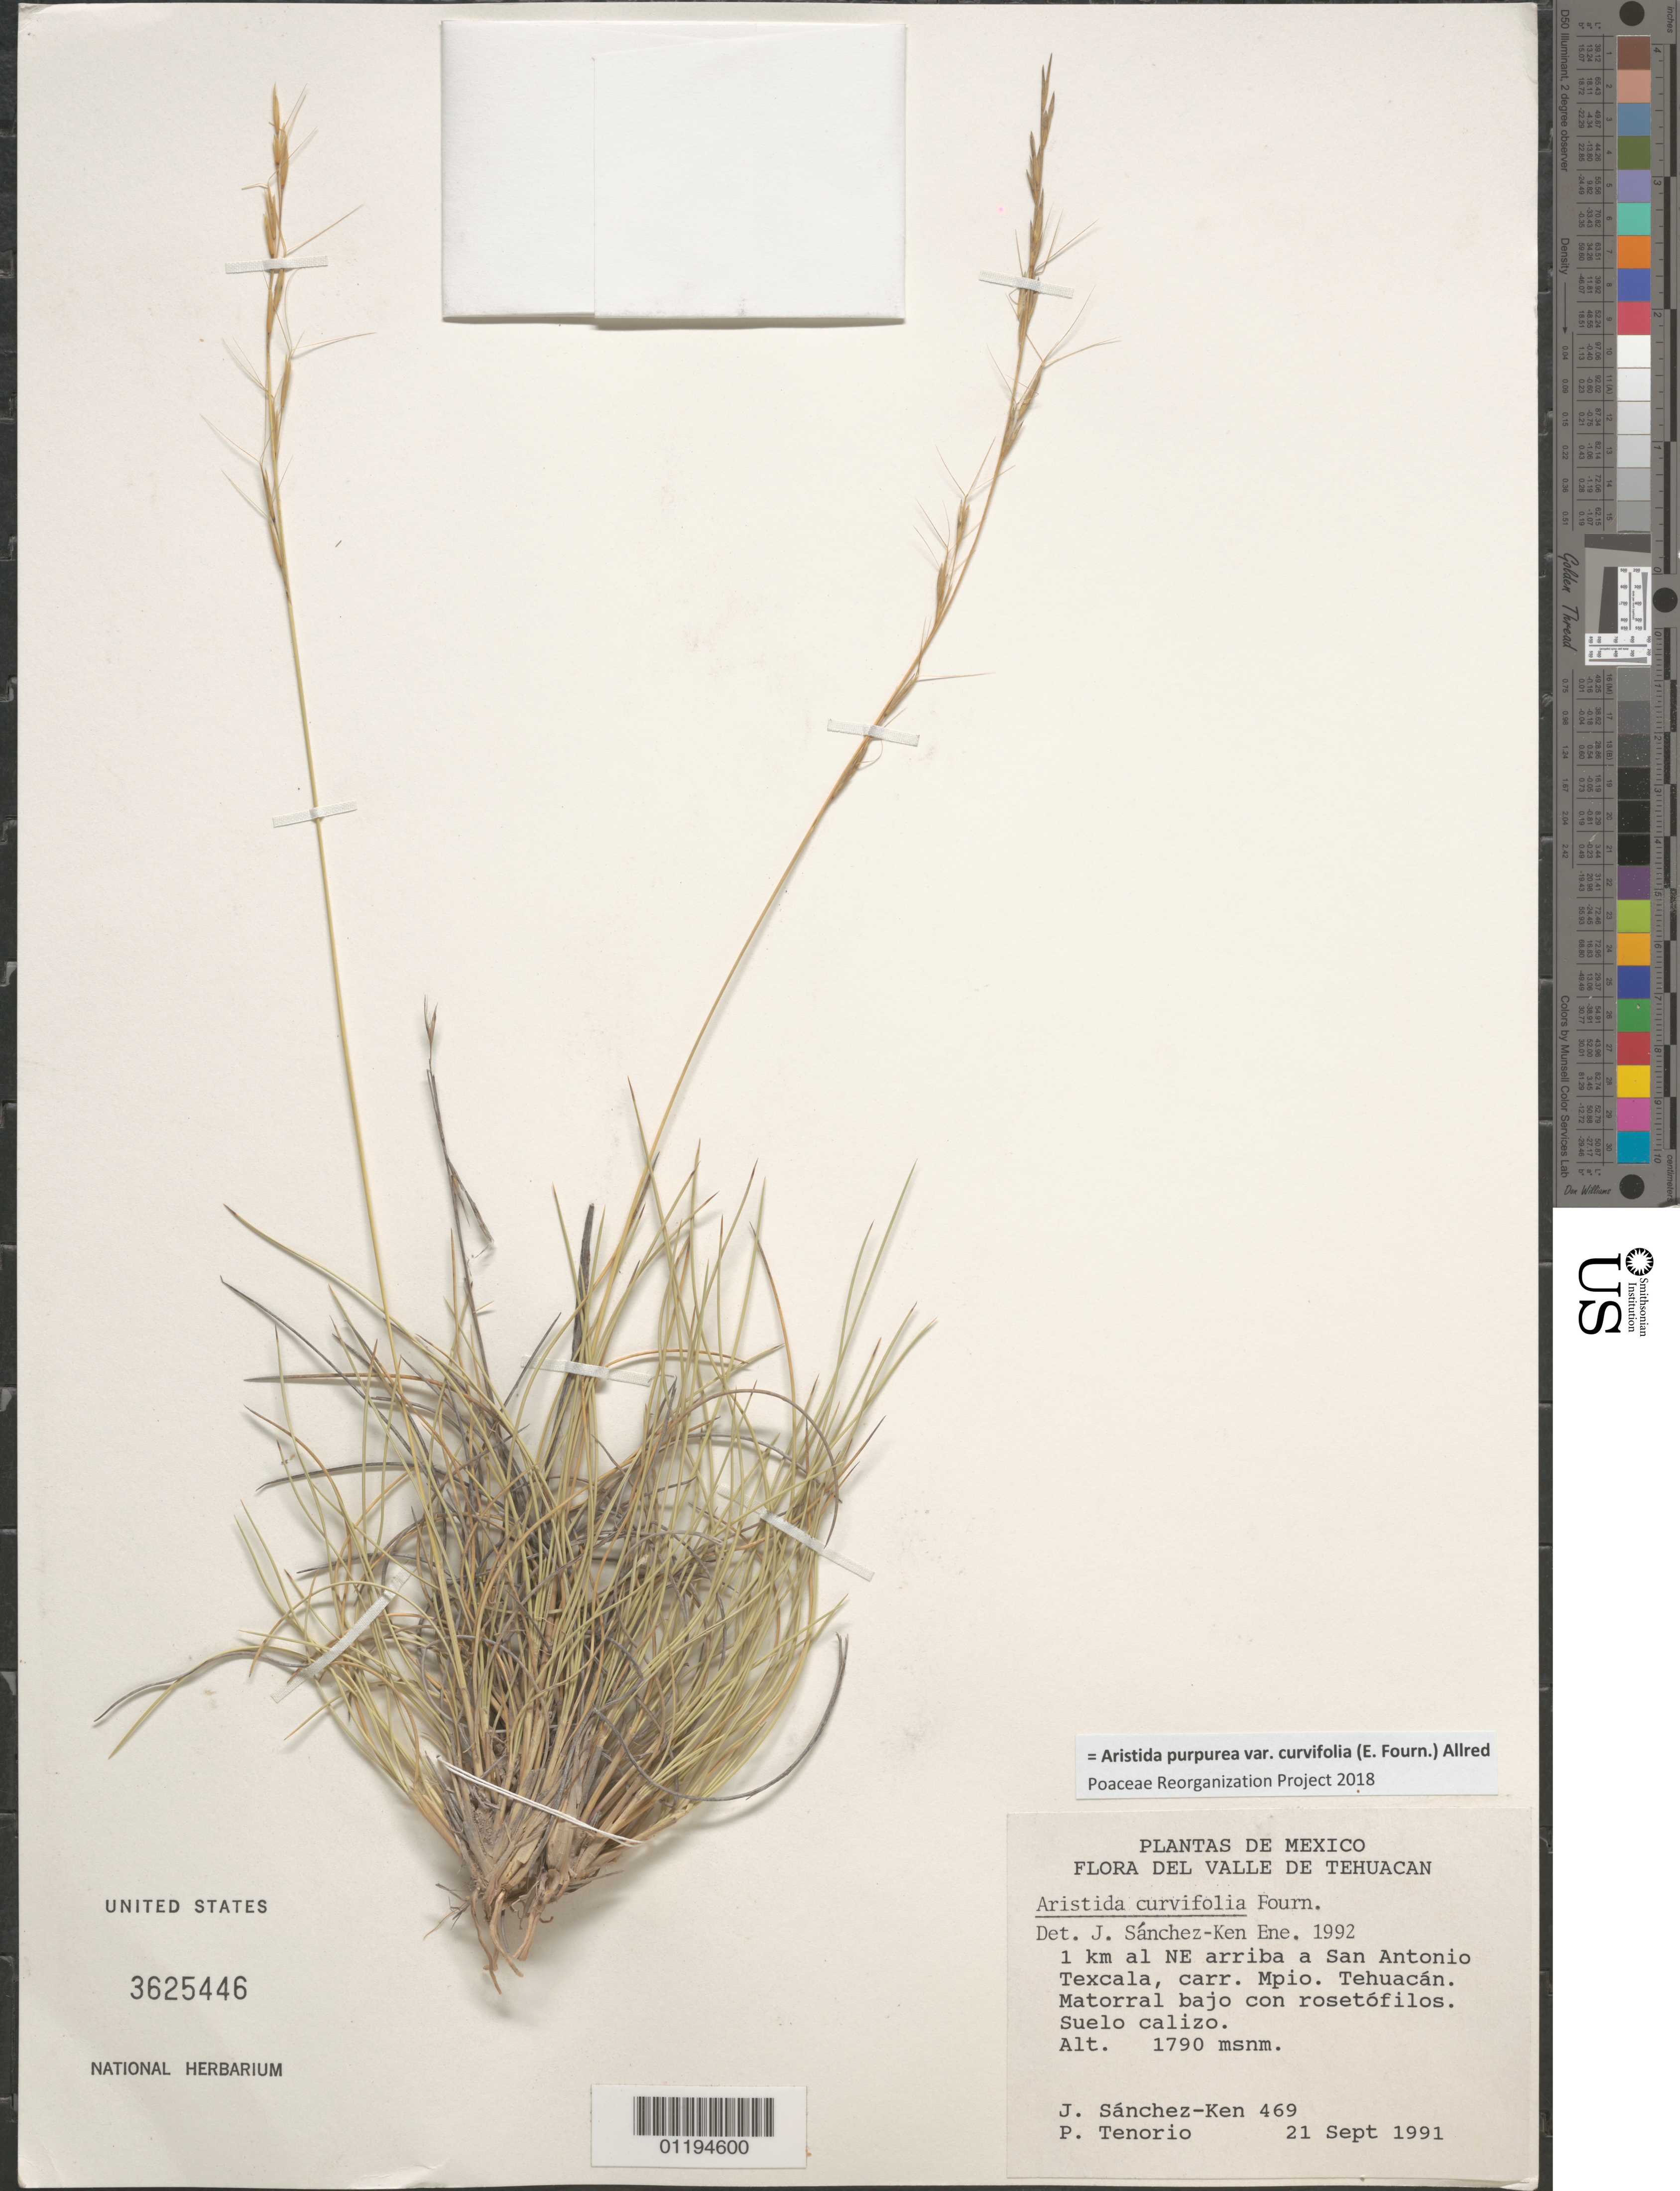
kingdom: Plantae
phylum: Tracheophyta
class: Liliopsida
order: Poales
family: Poaceae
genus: Aristida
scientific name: Aristida purpurea var. curvifolia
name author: (E. Fourn.) Allred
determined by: Poaceae Reorganization Project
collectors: J. G. Sánchez-Ken & Tenorio, P.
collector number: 469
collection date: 1991-09-21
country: Mexico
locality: NE above San Antonio Texcala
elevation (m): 1790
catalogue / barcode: US 3625446